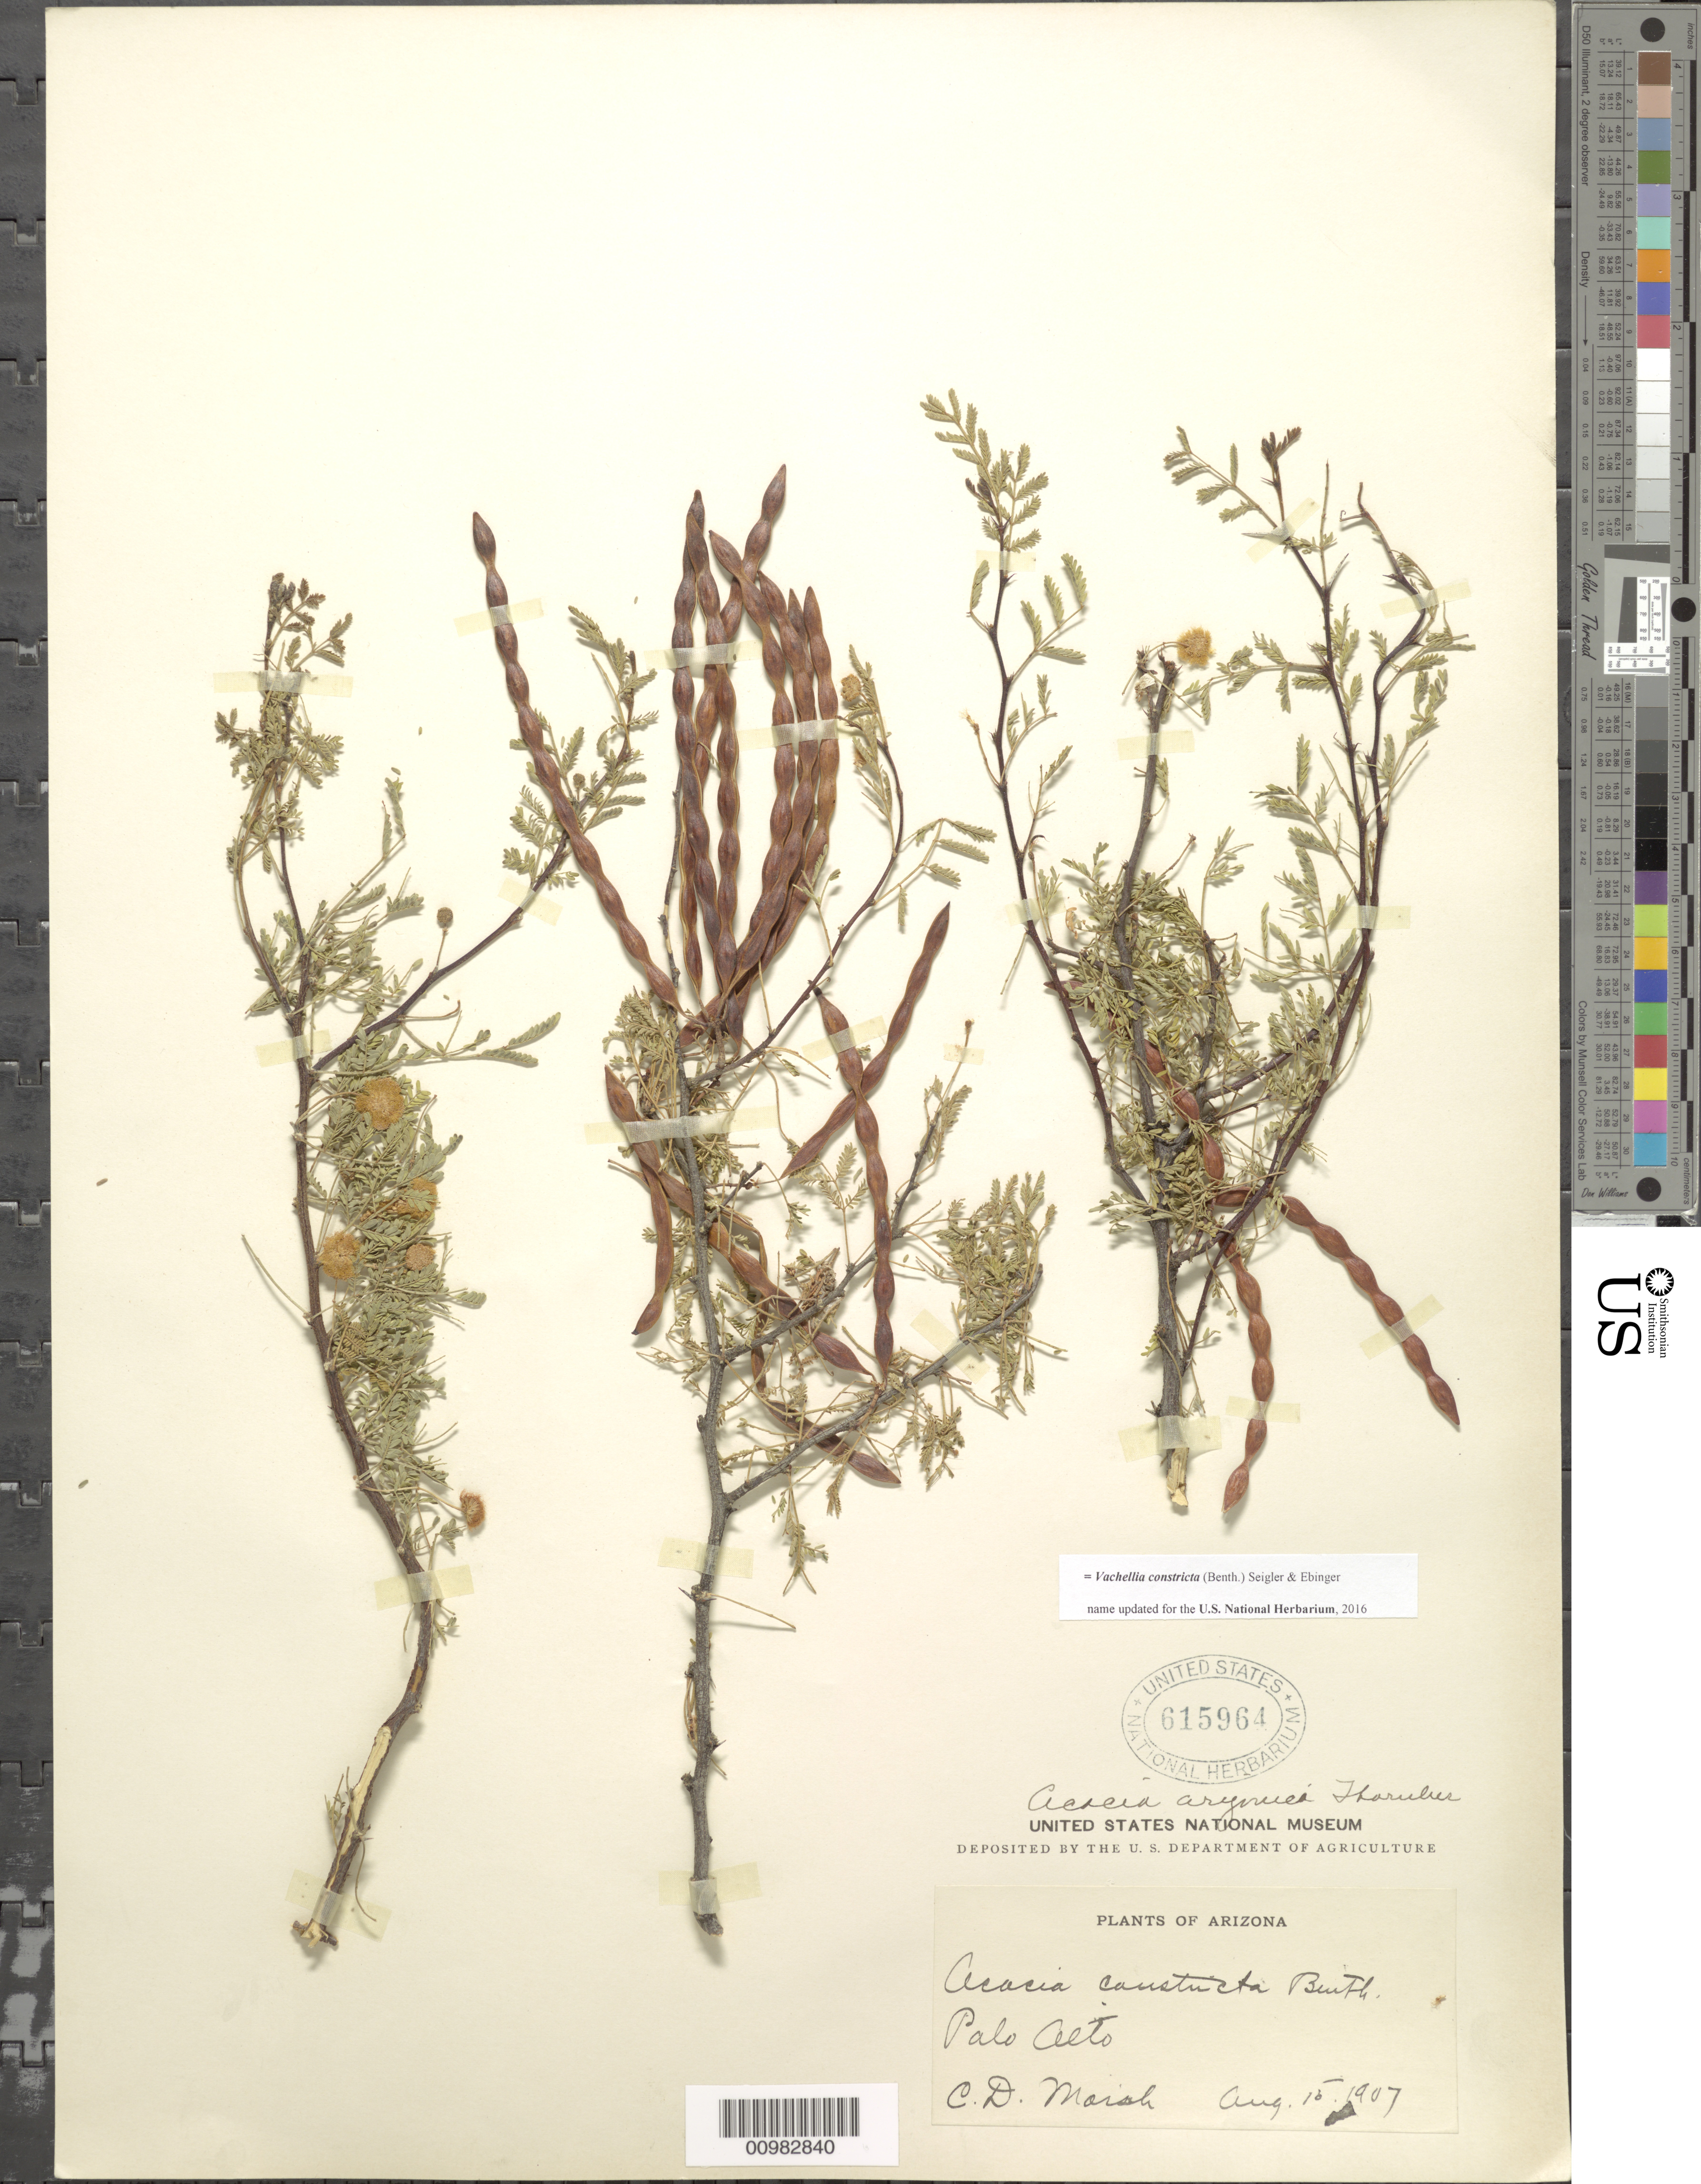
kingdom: Plantae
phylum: Tracheophyta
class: Magnoliopsida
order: Fabales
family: Fabaceae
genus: Vachellia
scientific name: Vachellia constricta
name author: (Benth.) Seigler & Ebinger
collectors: C. D. Marsh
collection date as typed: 15 Aug 1907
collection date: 1907-08-15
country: United States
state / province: Arizona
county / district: Pima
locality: Palo Alto.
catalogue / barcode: US 615964